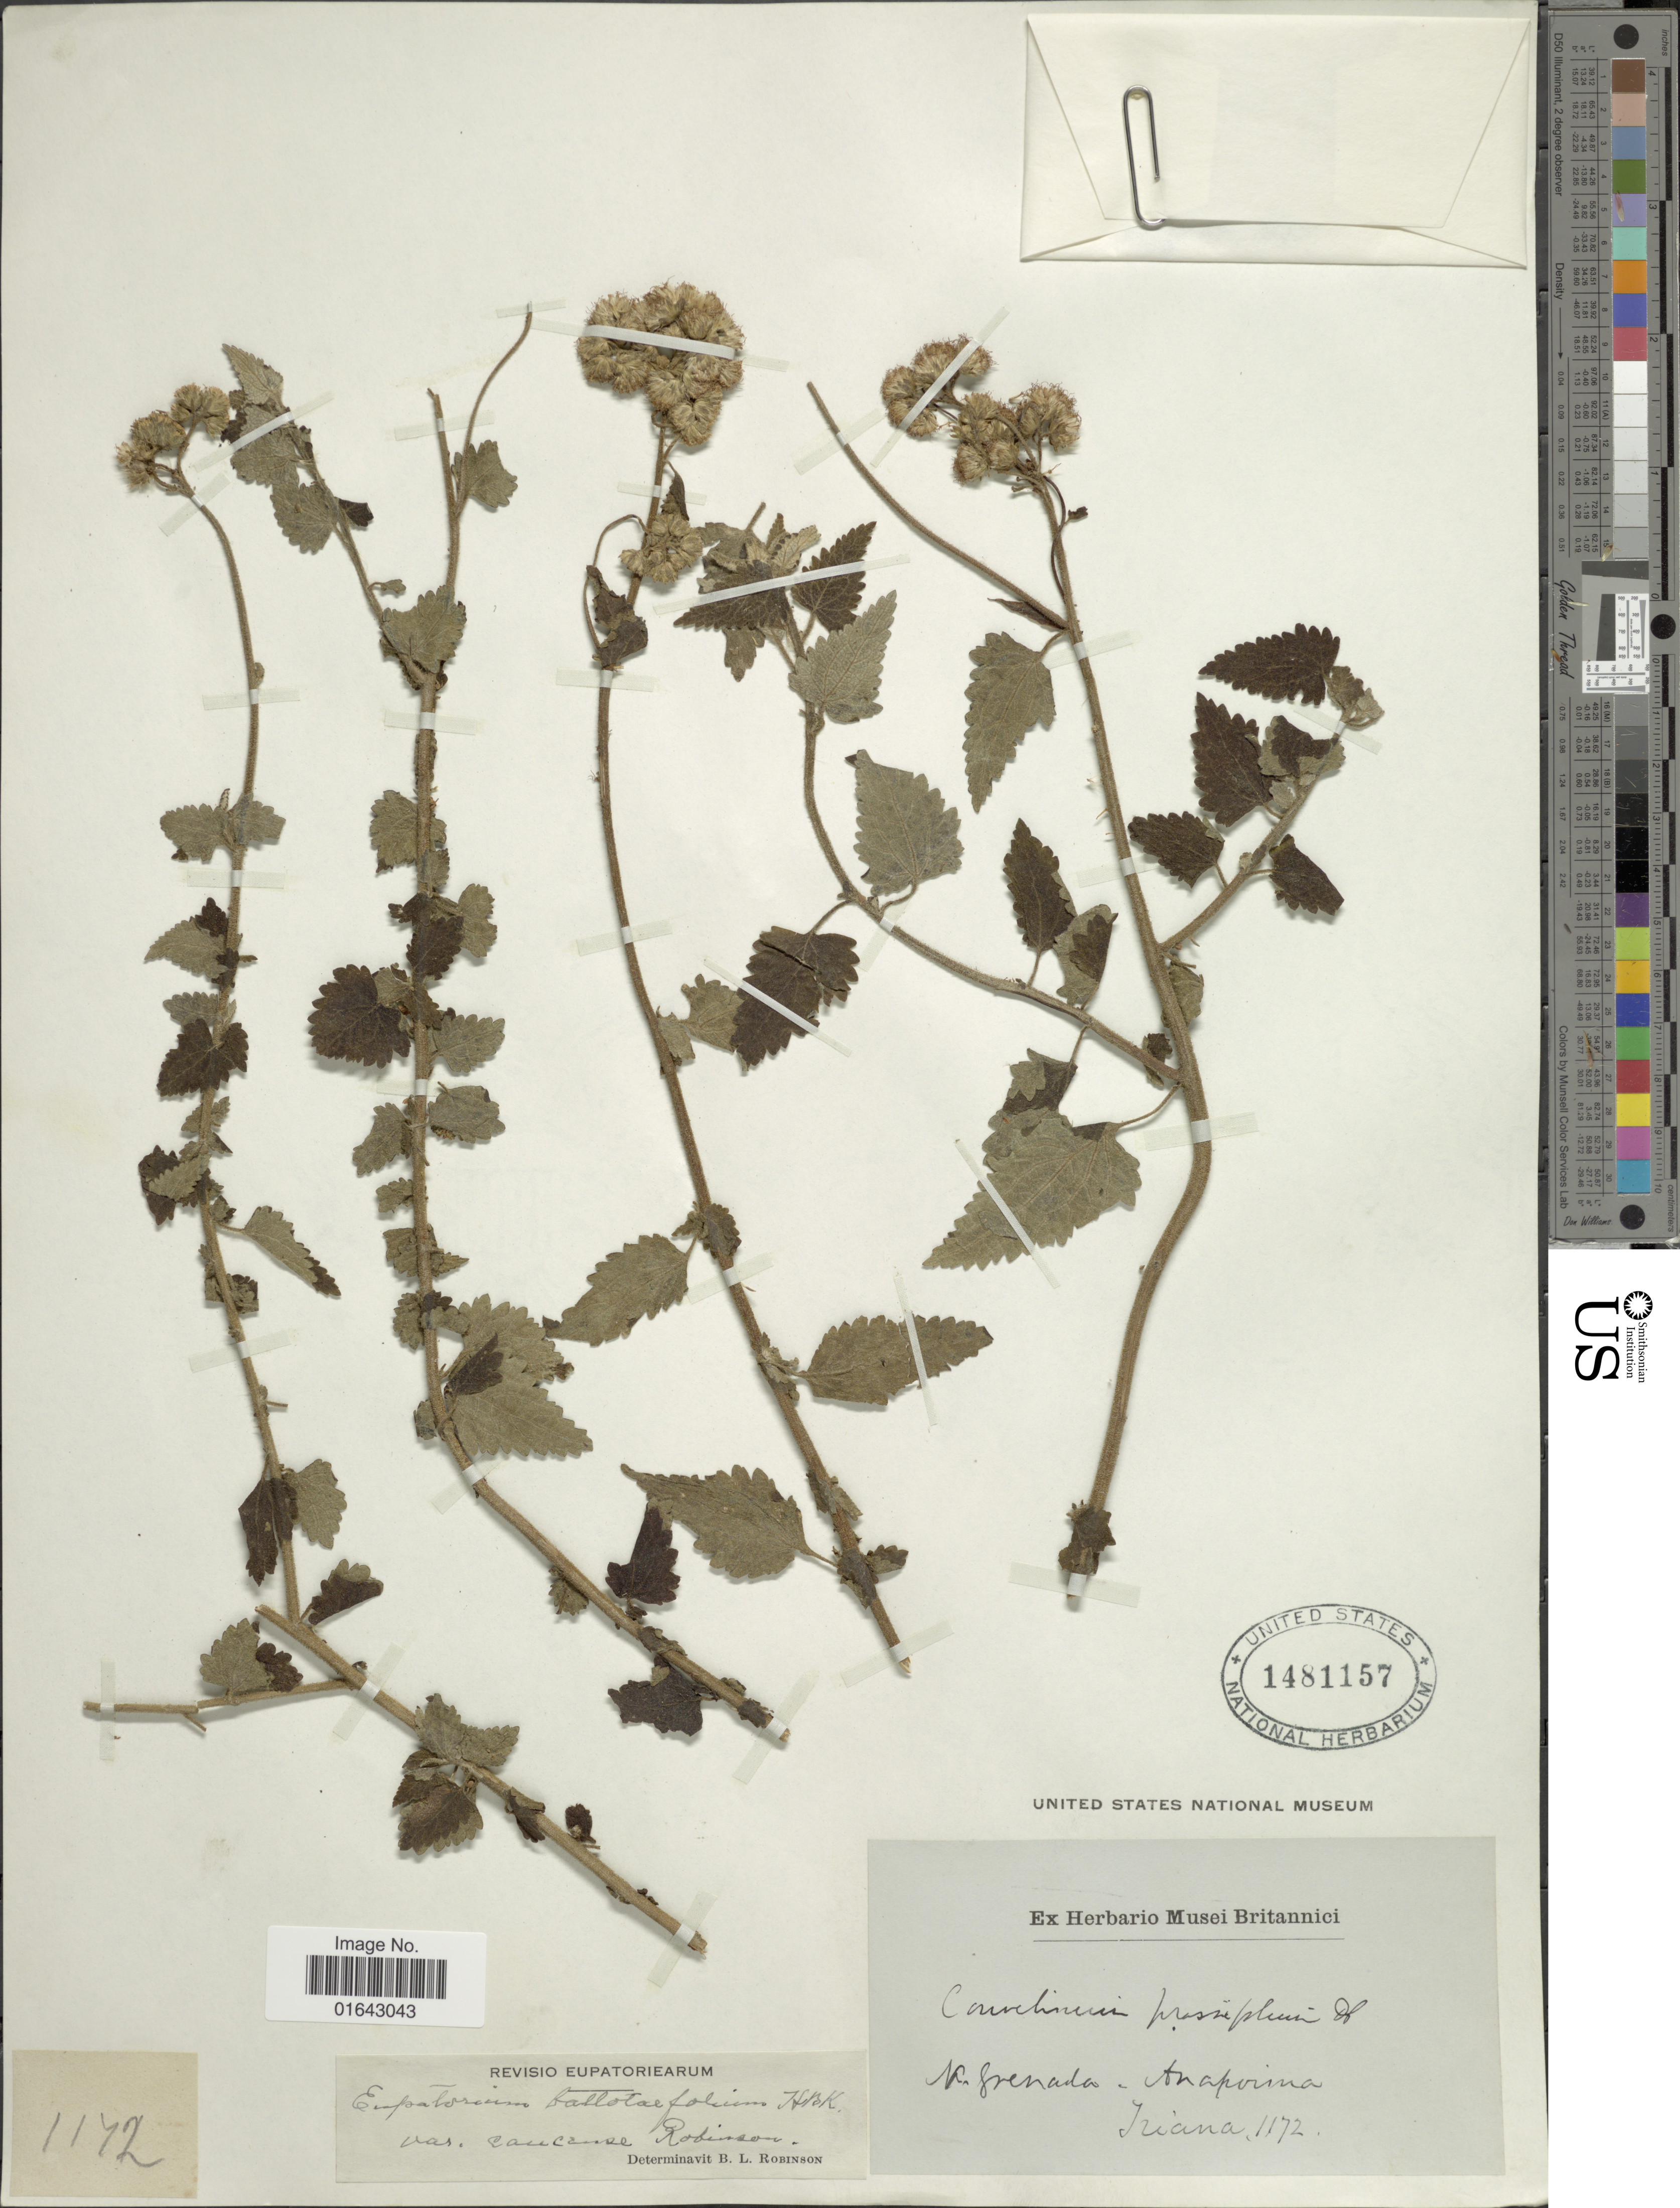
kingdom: Plantae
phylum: Tracheophyta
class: Magnoliopsida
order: Asterales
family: Asteraceae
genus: Conocliniopsis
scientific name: Conocliniopsis prasiifolia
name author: (DC.) R.M. King & H. Rob.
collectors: J. J. Triana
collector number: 1172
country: Colombia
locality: N. Grenada, Anapoima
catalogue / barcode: US 1481157